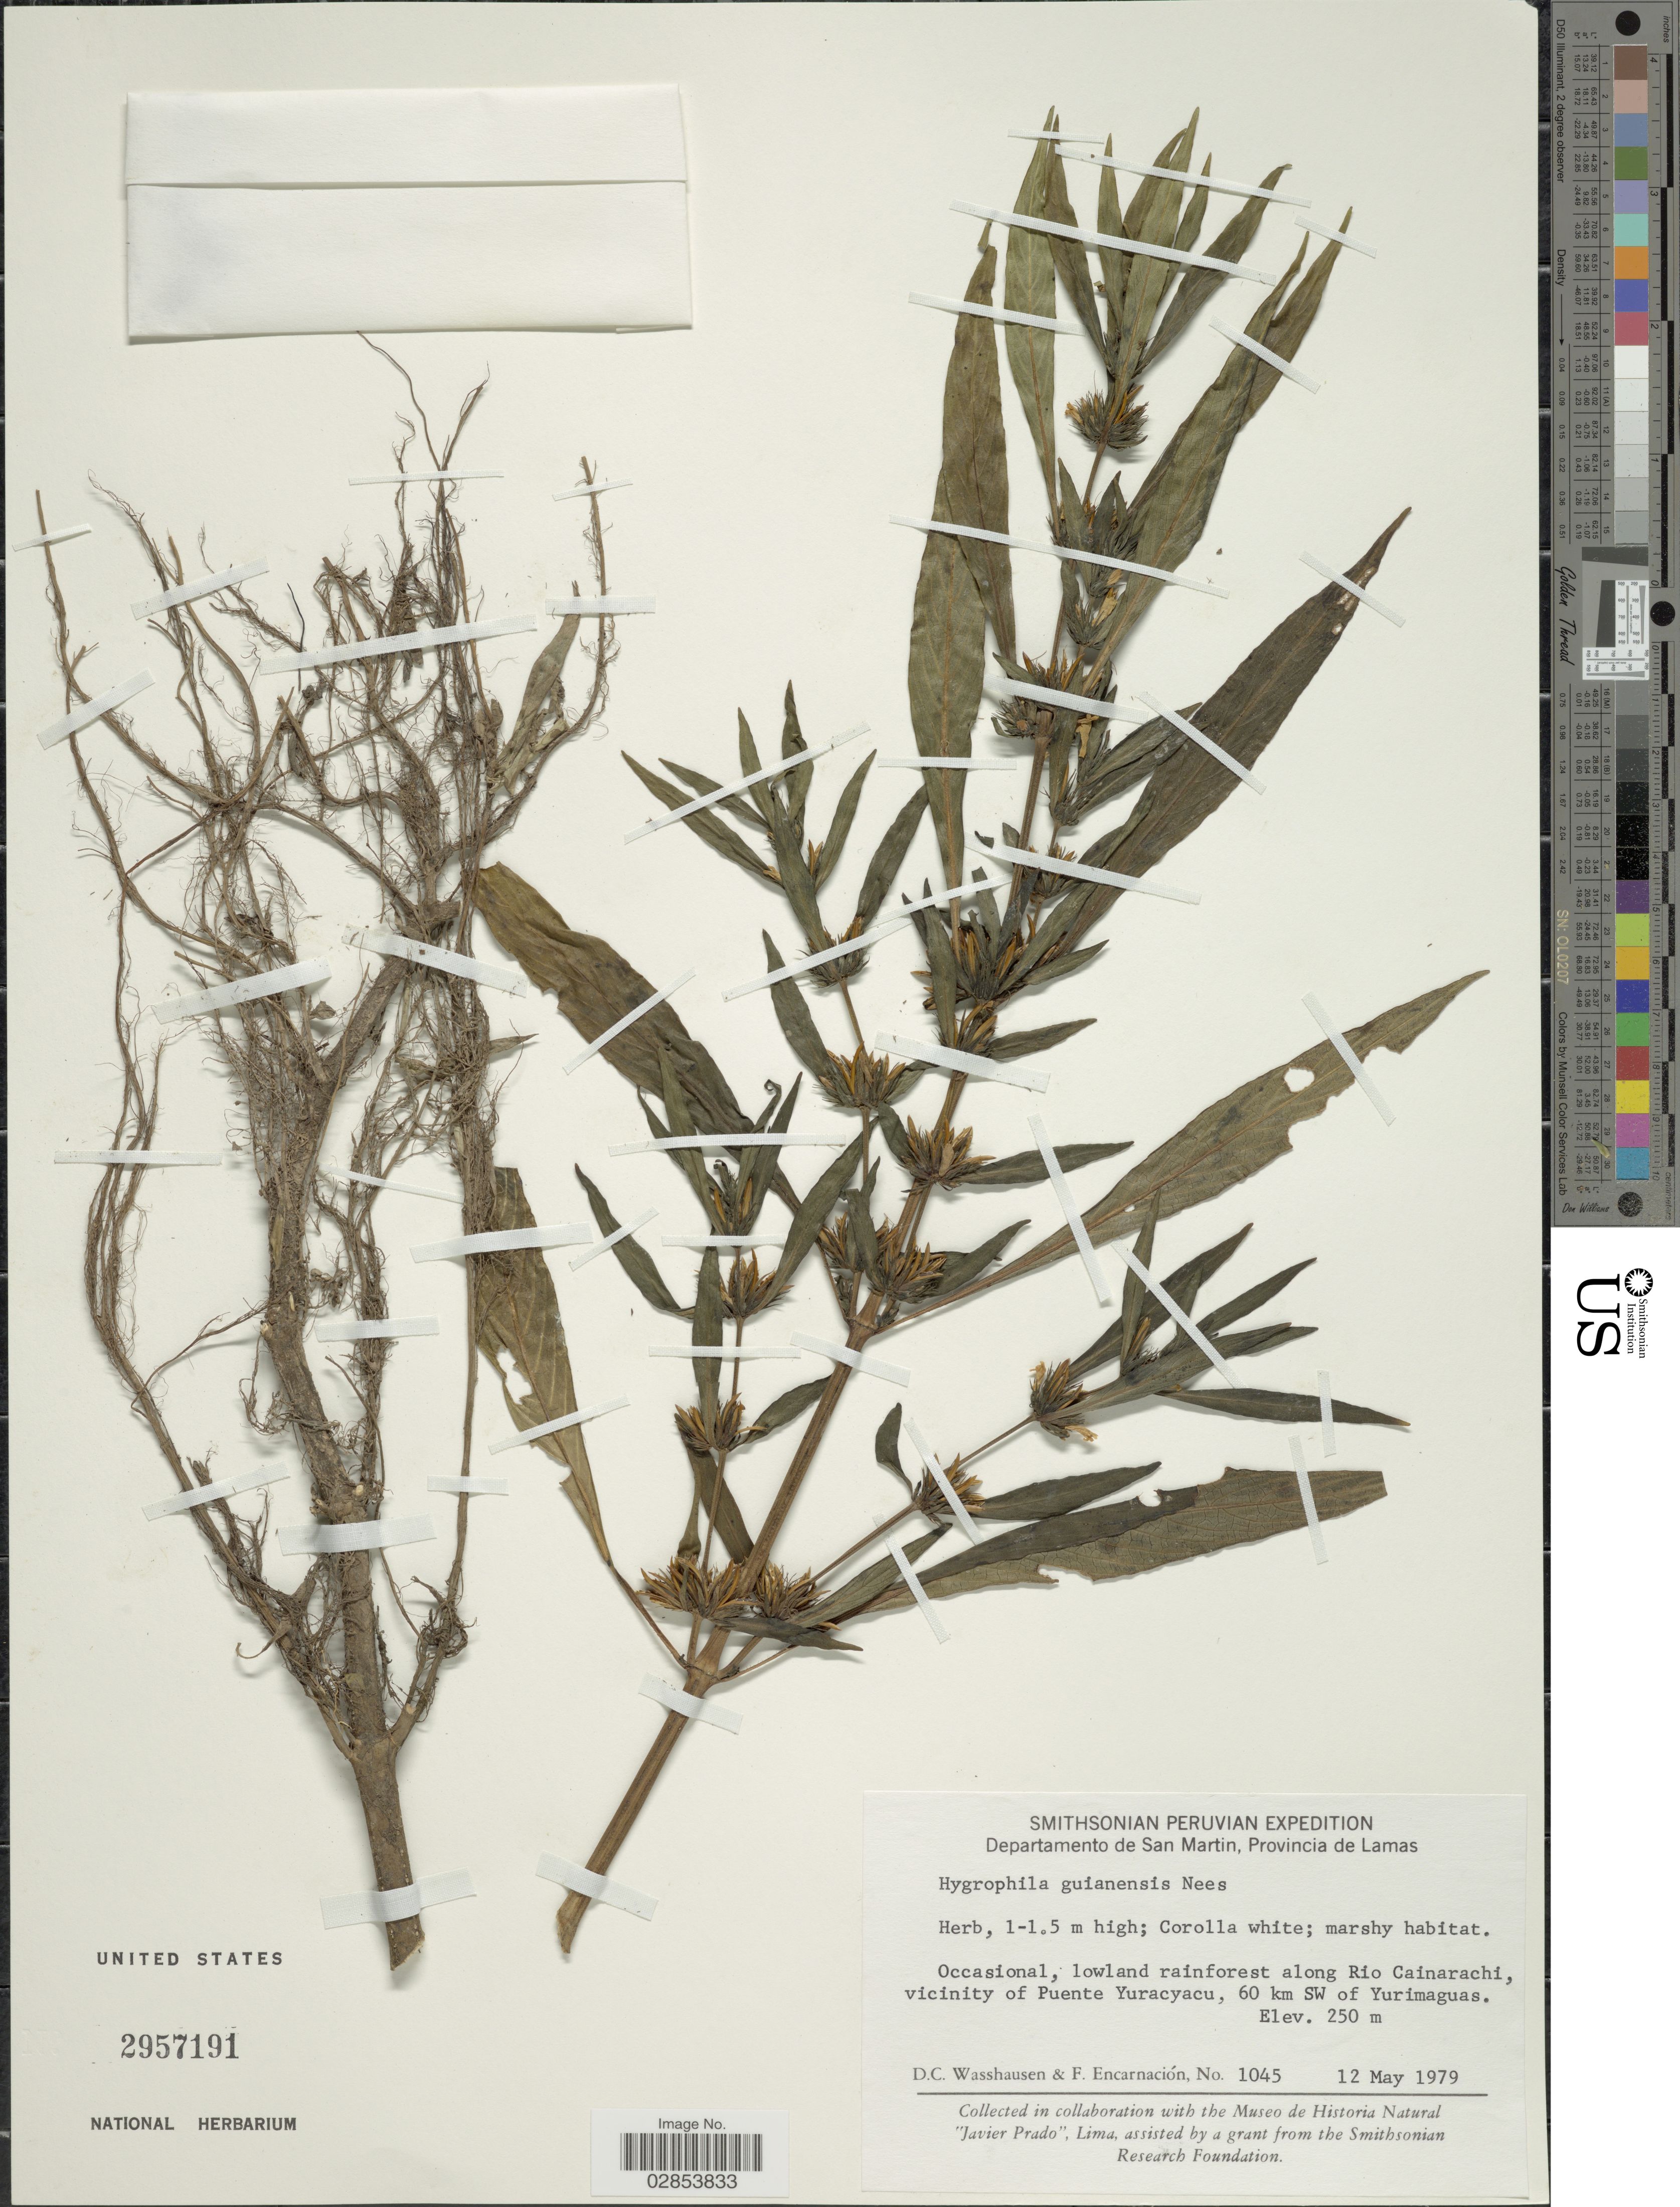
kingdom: Plantae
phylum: Tracheophyta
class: Magnoliopsida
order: Lamiales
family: Acanthaceae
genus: Hygrophila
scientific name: Hygrophila costata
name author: Nees & T. Nees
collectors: D. C. Wasshausen & F. Encarnación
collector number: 1045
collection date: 1979-05-12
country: Peru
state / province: San Martín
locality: Departamento de San Martin, Provincia de Lamas, lowland rainforest along Río Caincarachi, vicinity of Puente Yuracyacu, 60 km SW of Yurimaguas.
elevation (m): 250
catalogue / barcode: US 2957191